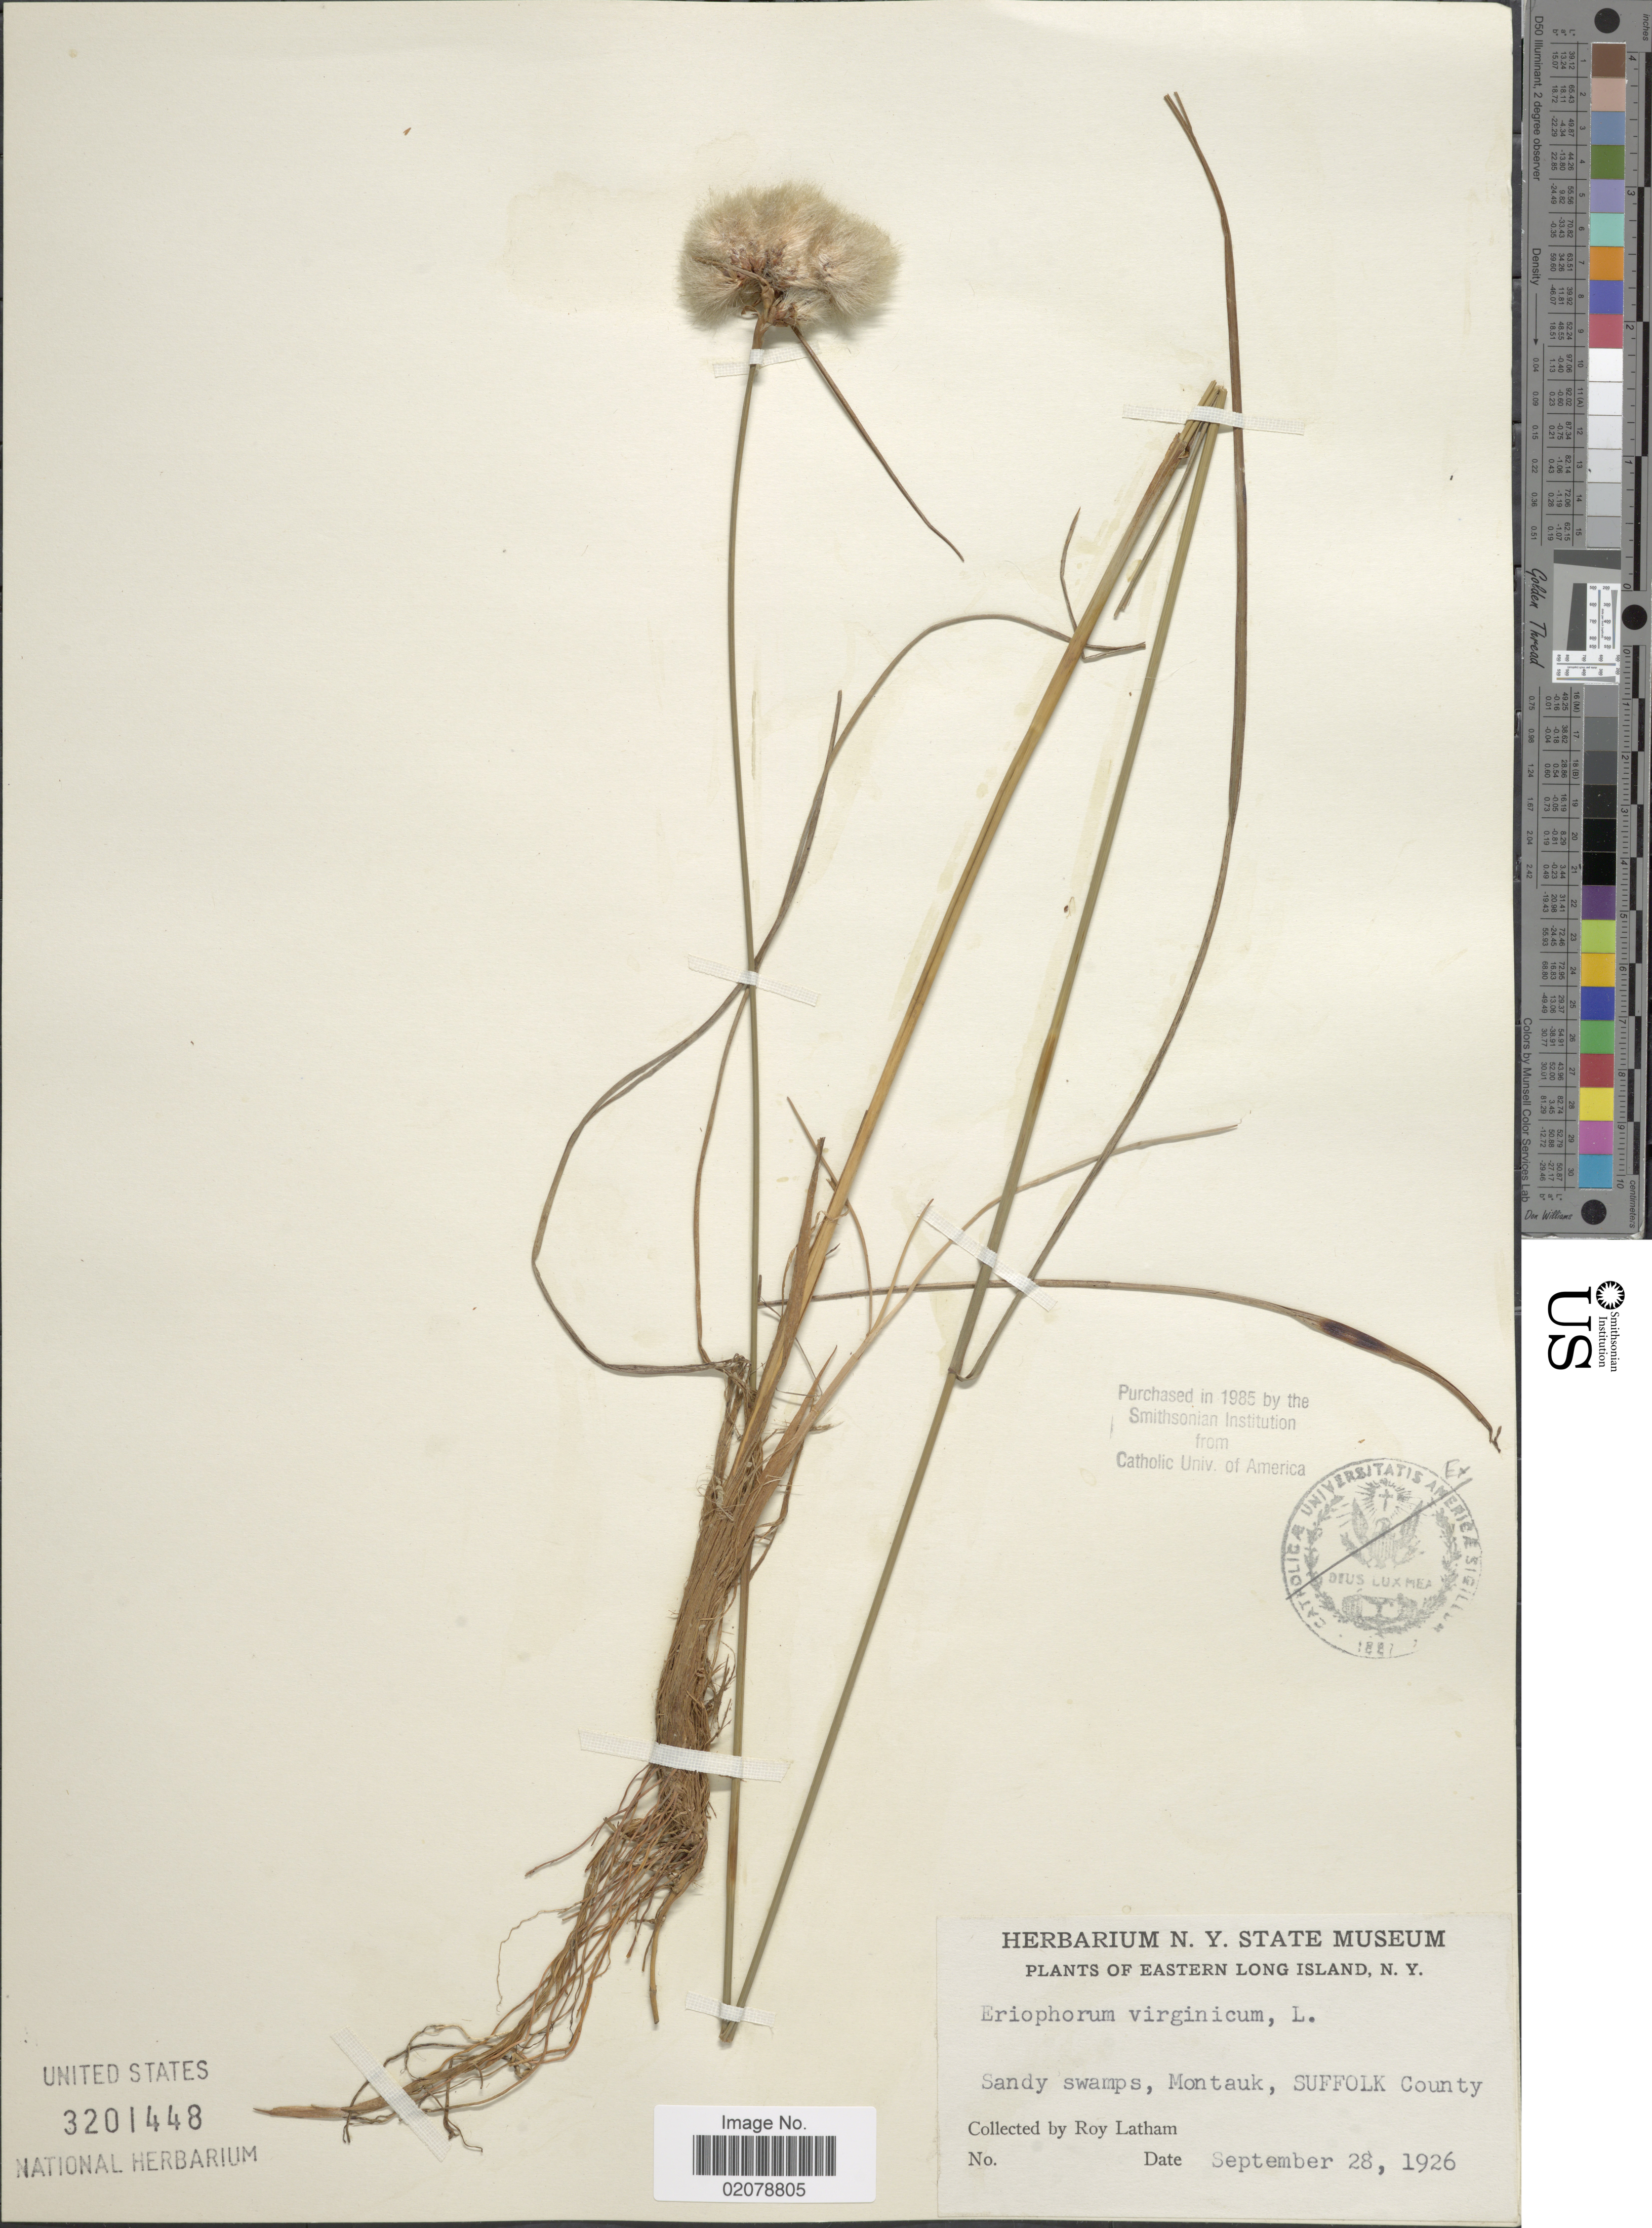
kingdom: Plantae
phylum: Tracheophyta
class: Liliopsida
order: Poales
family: Cyperaceae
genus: Eriophorum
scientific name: Eriophorum virginicum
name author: L.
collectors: R. Latham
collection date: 1926-09-28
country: United States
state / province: New York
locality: Eastern Long Island. Montauk, Suffolk County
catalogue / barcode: US 3201448